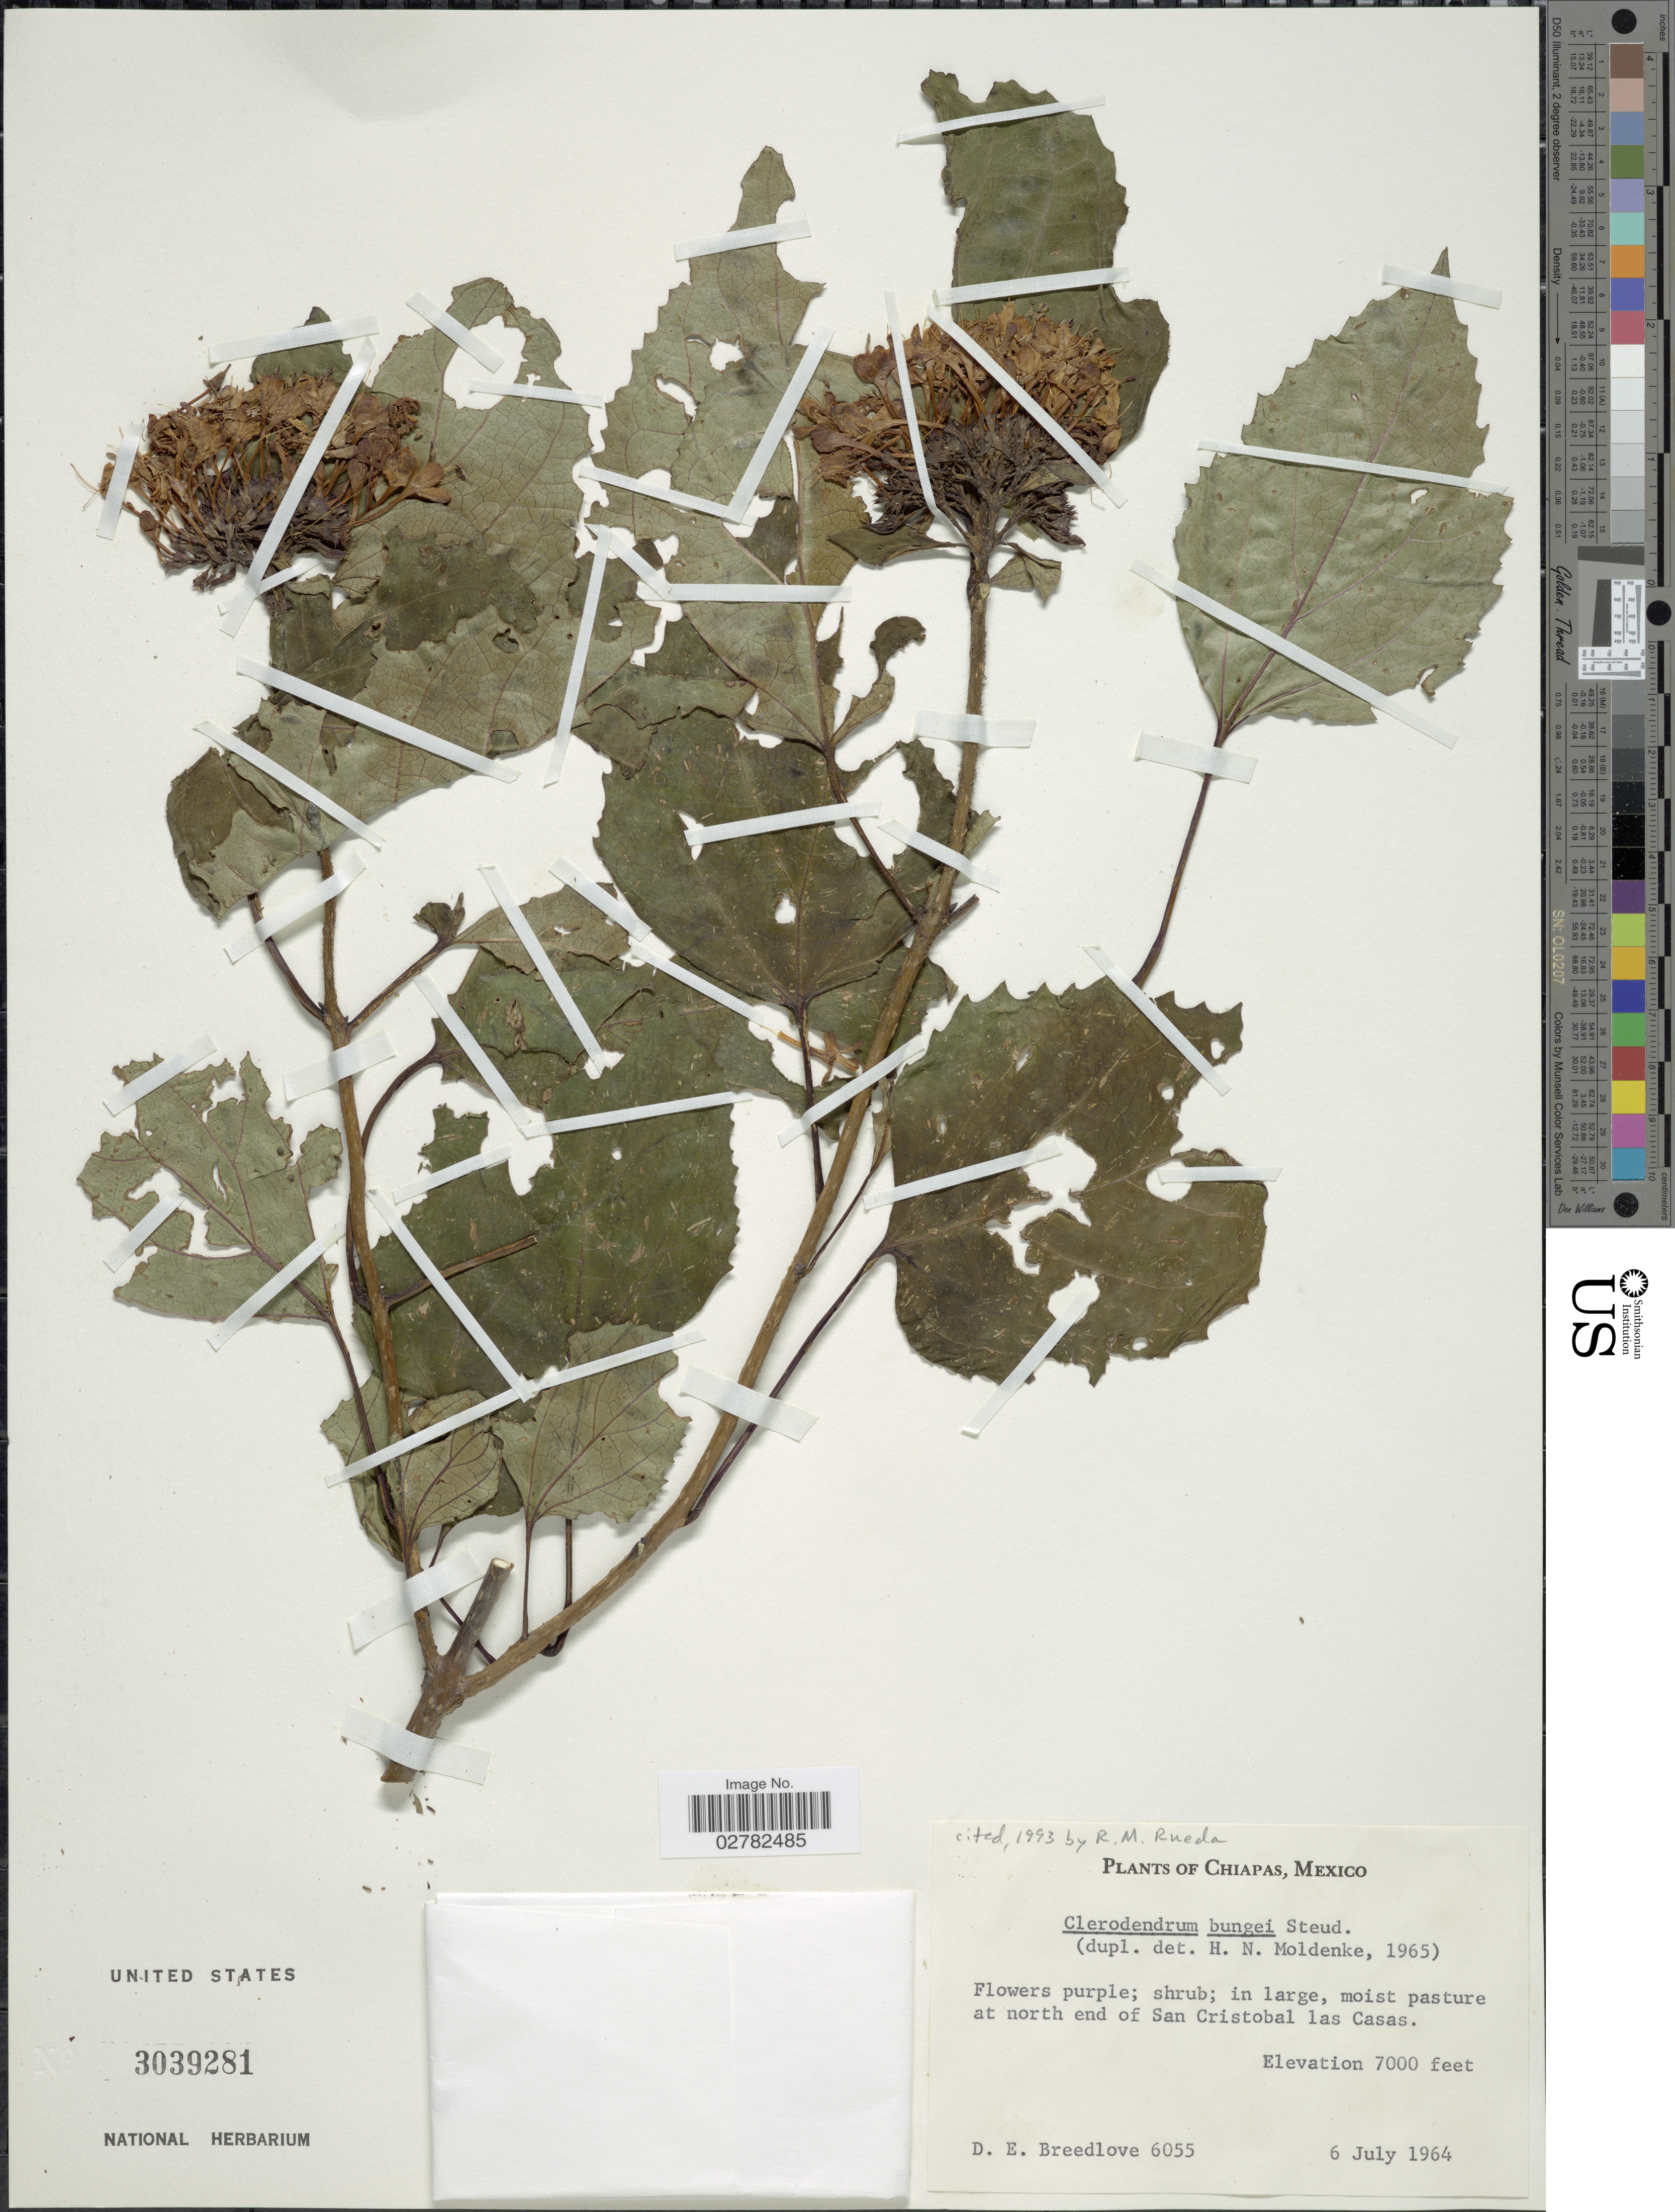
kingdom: Plantae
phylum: Tracheophyta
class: Magnoliopsida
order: Lamiales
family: Lamiaceae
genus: Clerodendrum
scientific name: Clerodendrum bungei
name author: Steud.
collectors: D. E. Breedlove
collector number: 6055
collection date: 1964-07-06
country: Mexico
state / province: Chiapas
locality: In large, moist pasture at north end of San Cristobal las Casas.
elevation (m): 2134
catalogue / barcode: US 3039281